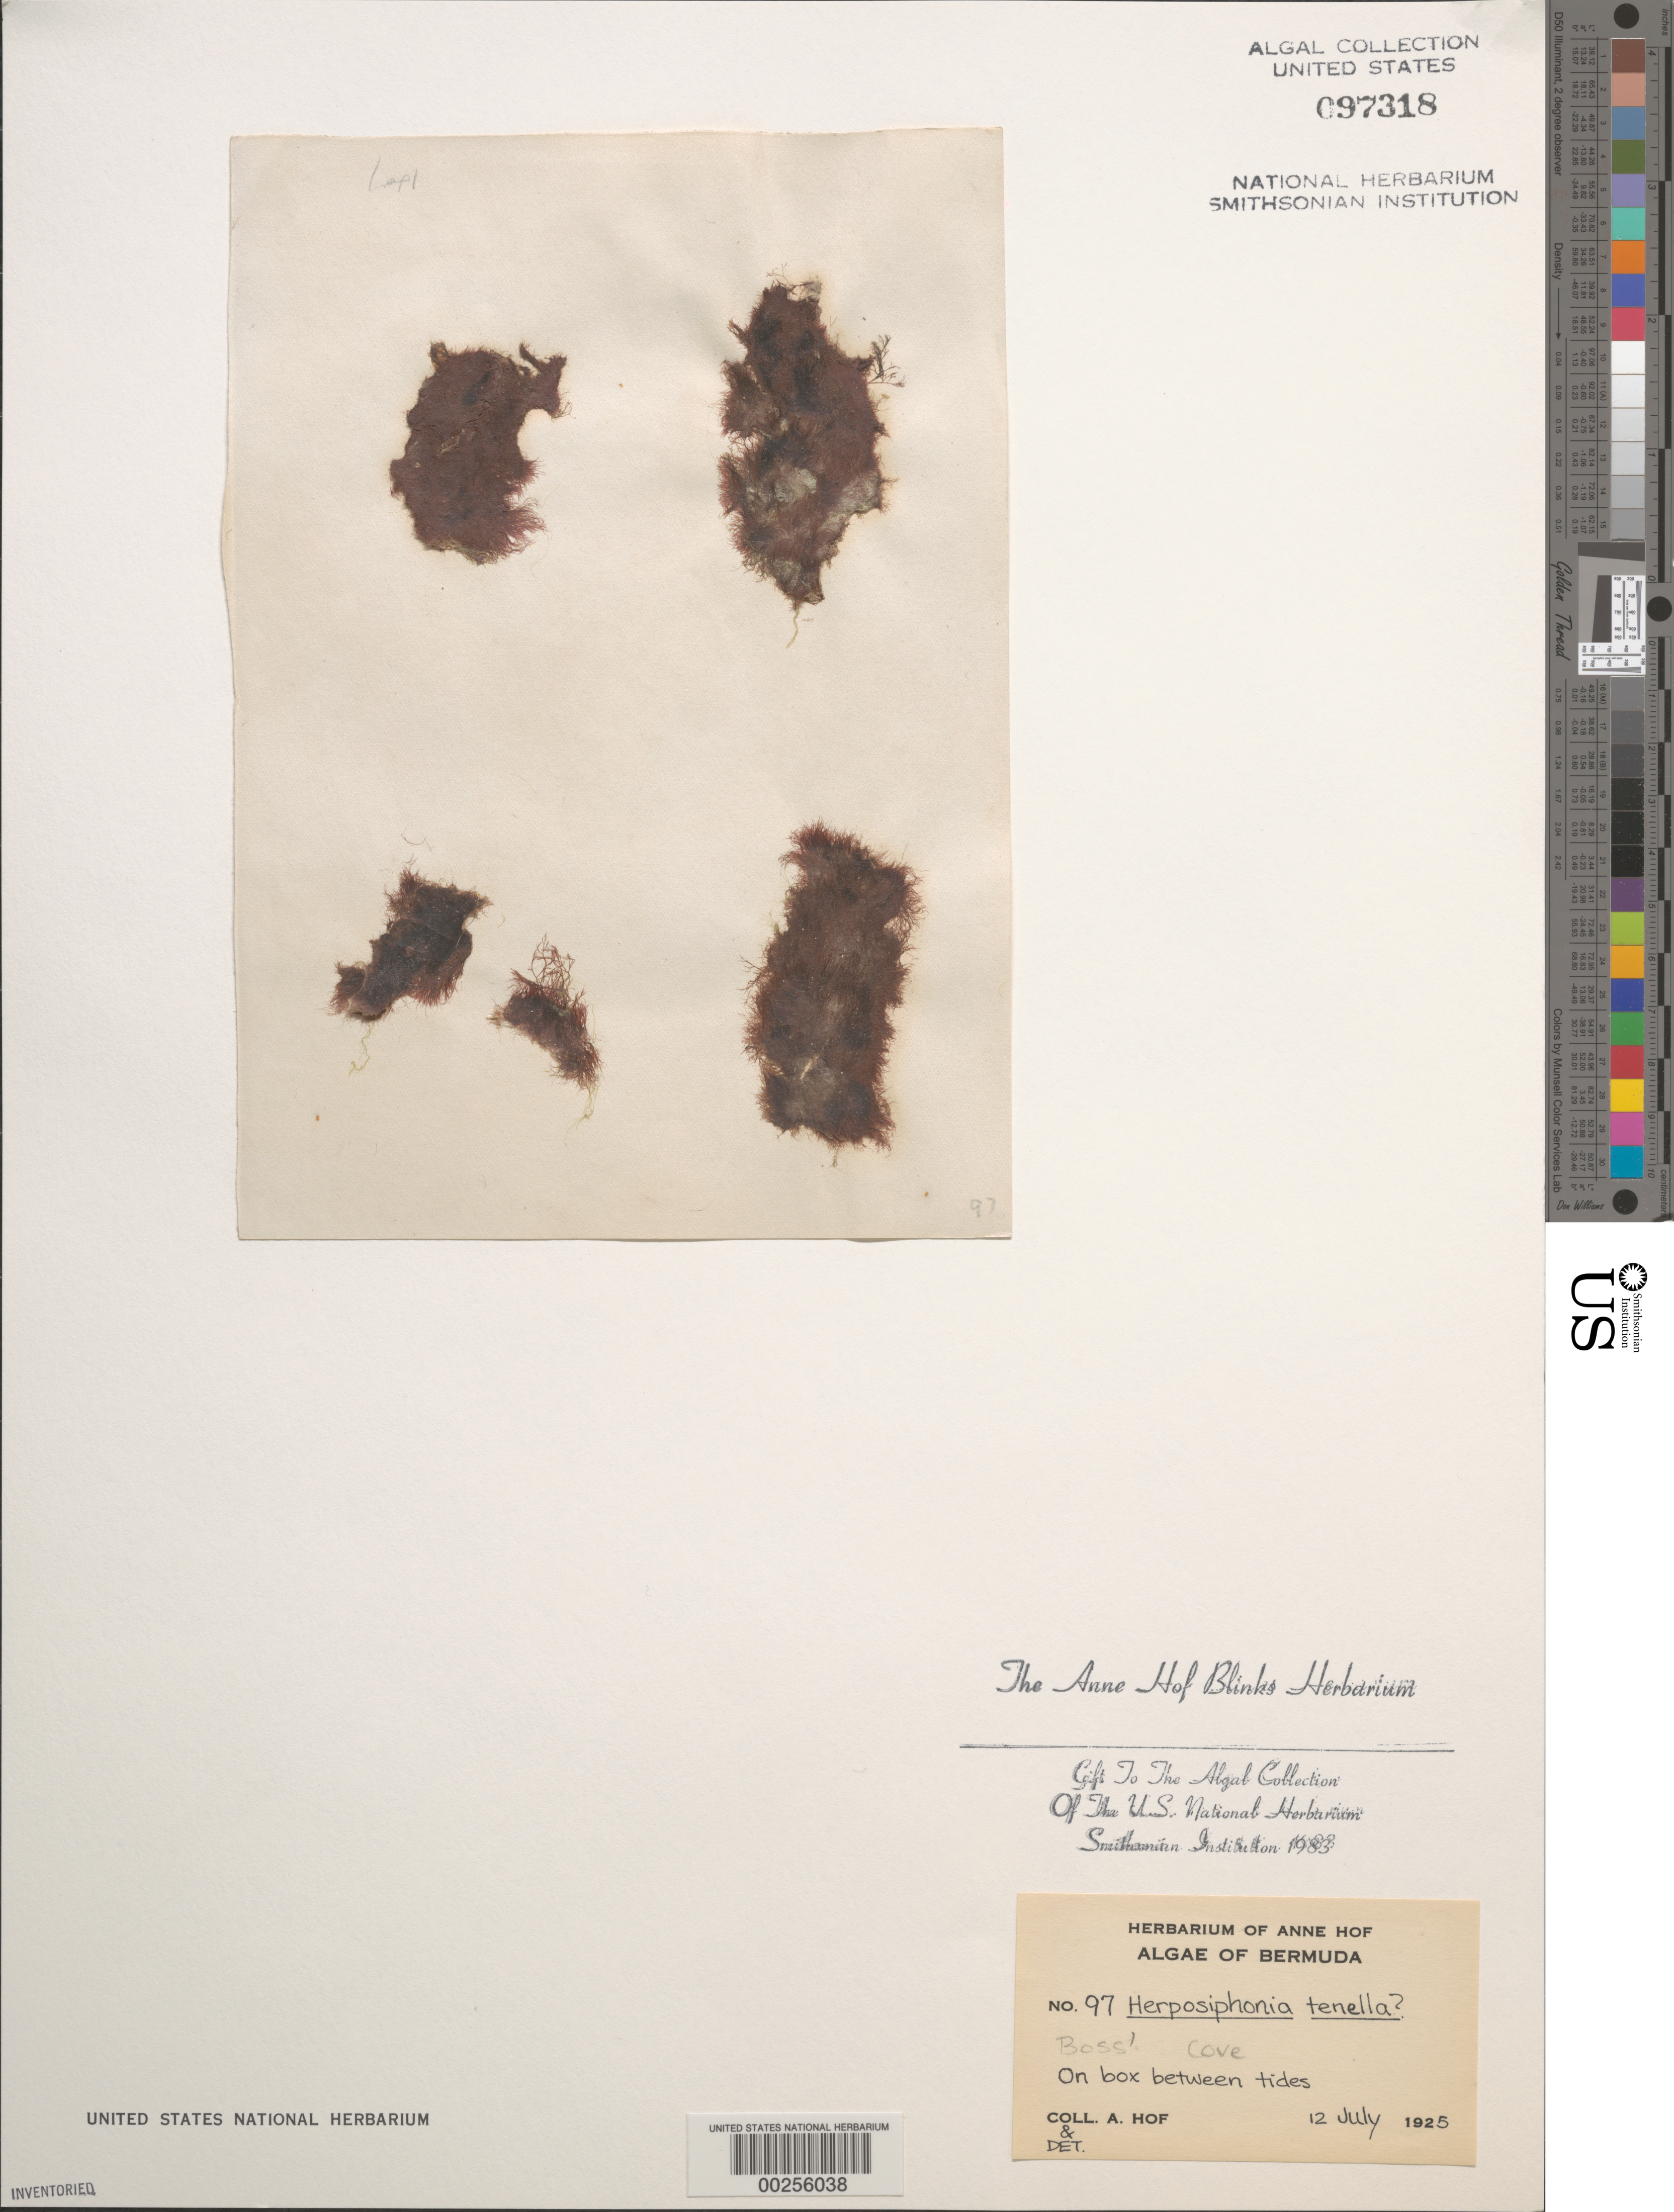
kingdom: Plantae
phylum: Rhodophyta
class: Florideophyceae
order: Ceramiales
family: Rhodomelaceae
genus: Herposiphonia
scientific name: Herposiphonia tenella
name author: (C. Agardh) Ambronn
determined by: Blinks, Anne Hof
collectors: A. Blinks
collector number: AHB 97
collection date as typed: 12 Jul 1925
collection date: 1925-07-12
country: Bermuda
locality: Boss' Cove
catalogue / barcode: US 97318